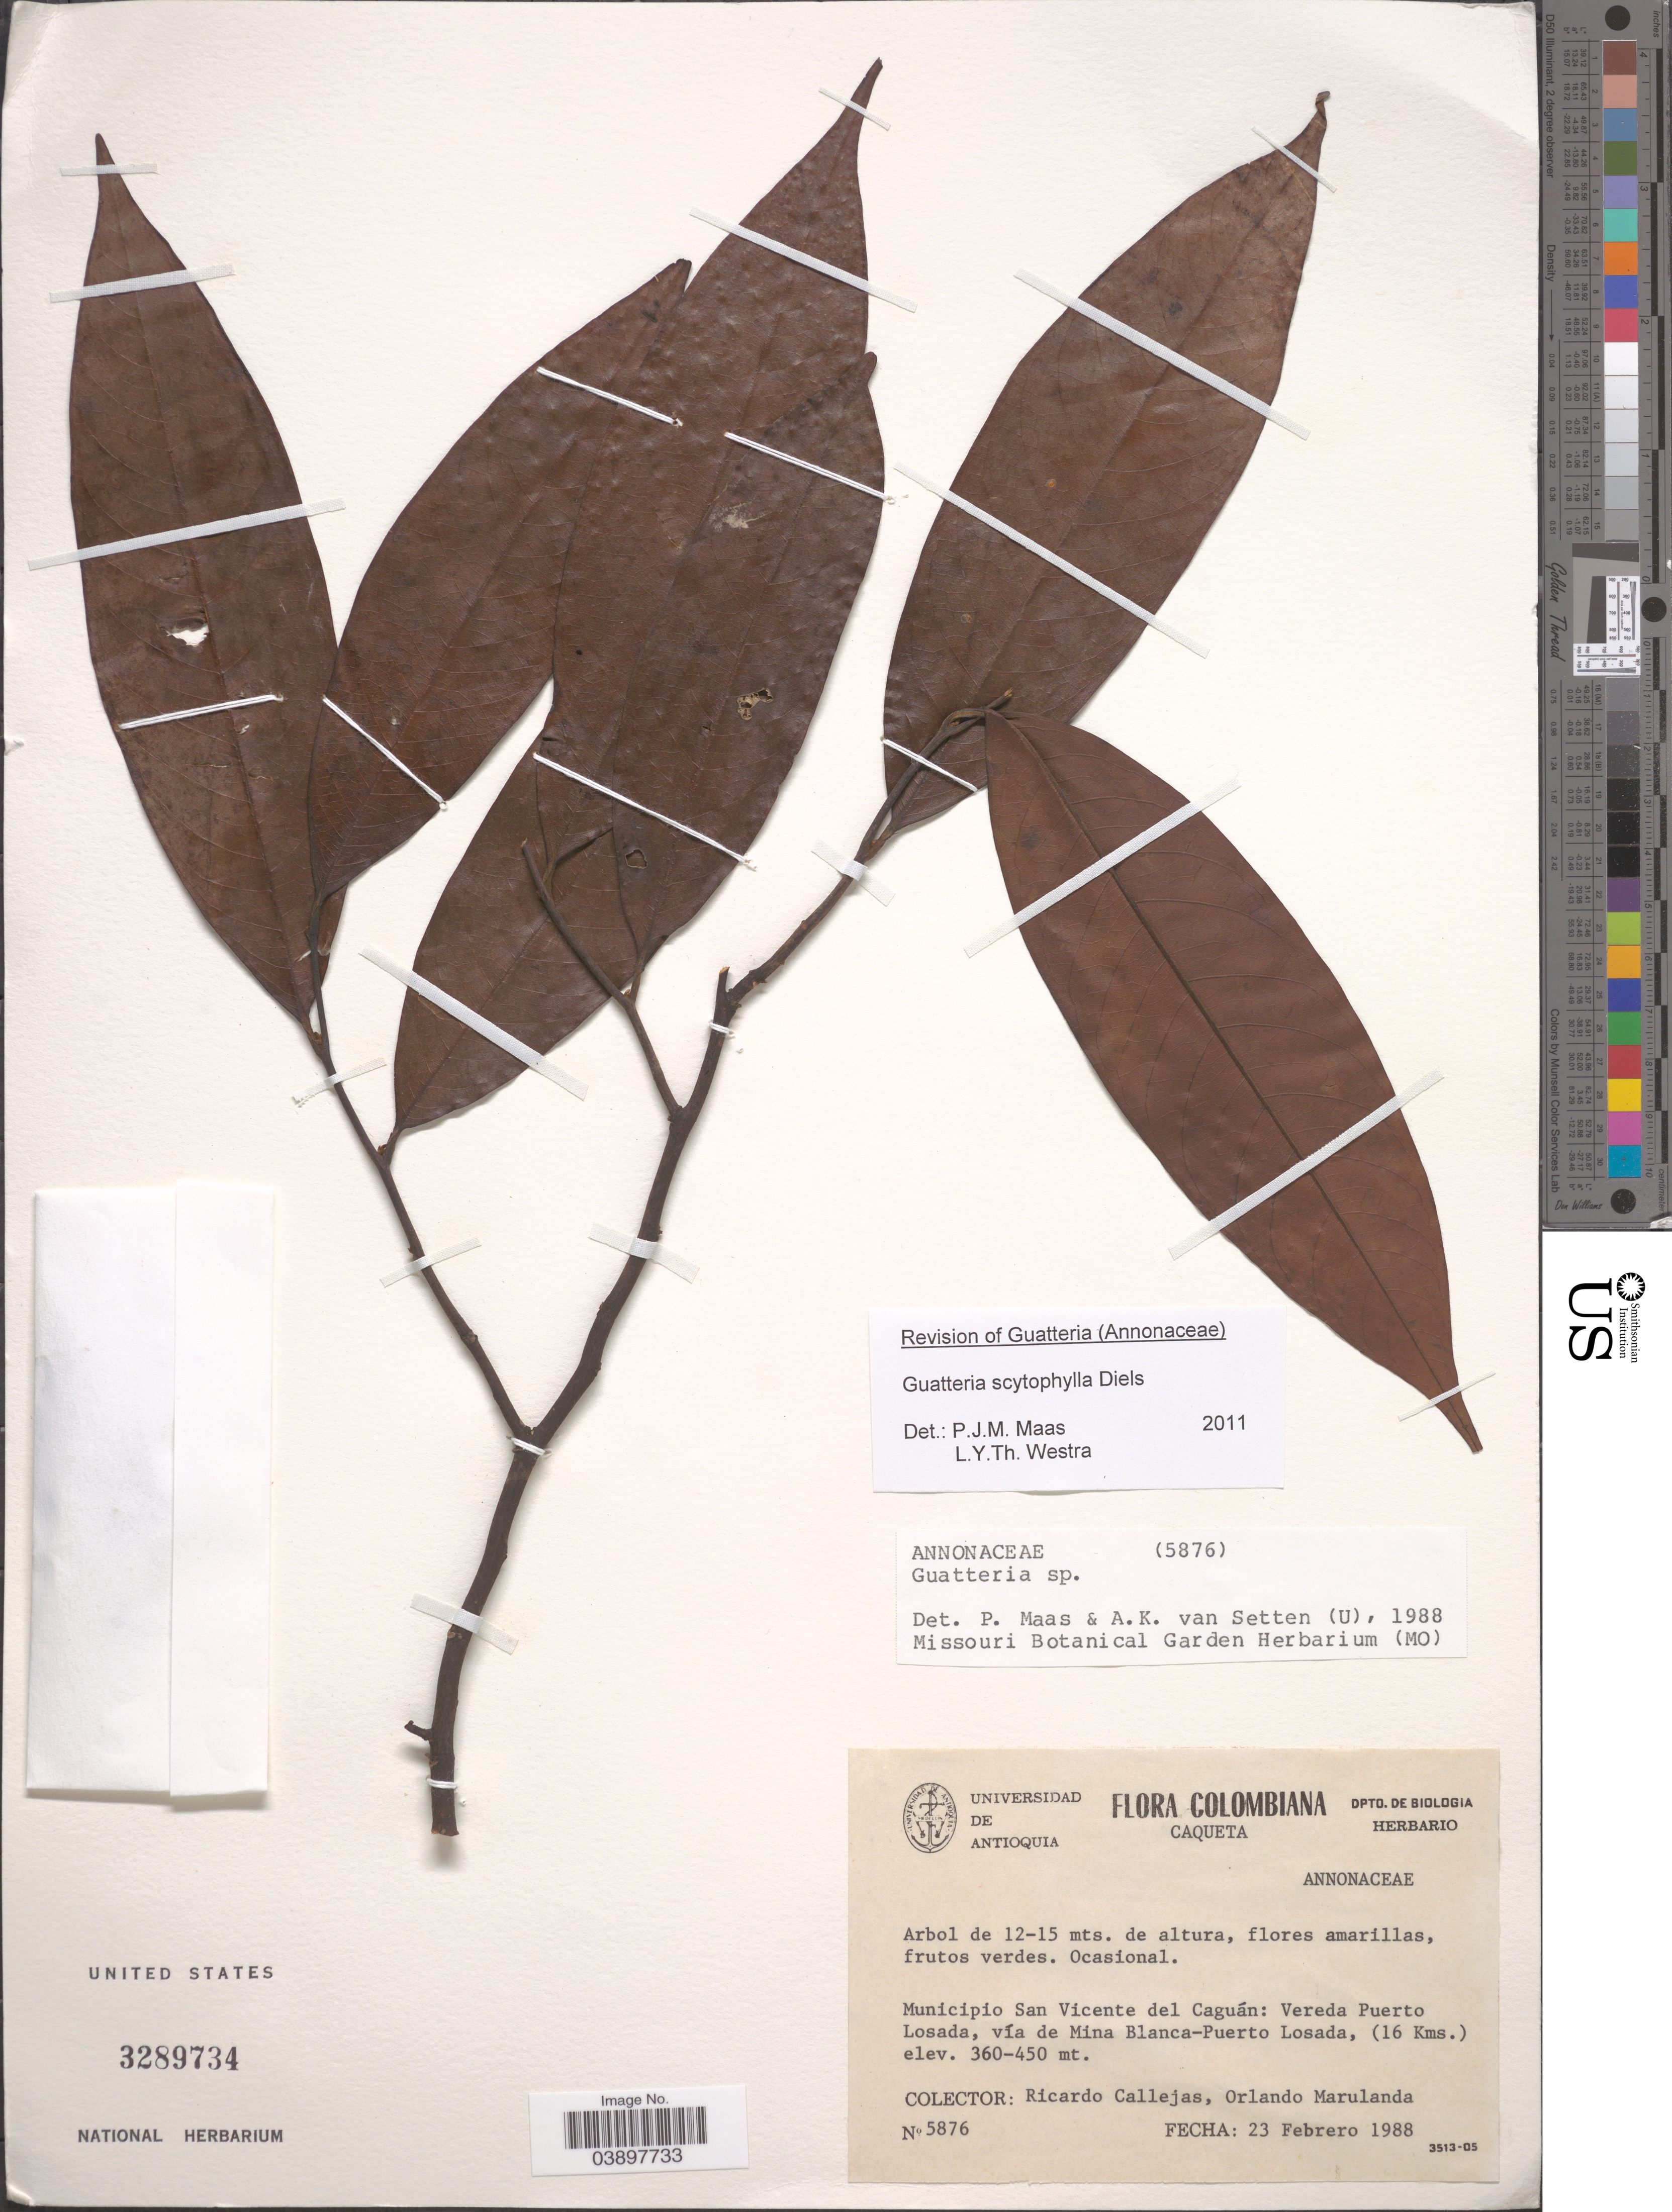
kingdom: Plantae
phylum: Tracheophyta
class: Magnoliopsida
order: Magnoliales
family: Annonaceae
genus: Guatteria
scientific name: Guatteria scytophylla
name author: Diels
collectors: R. Callejas & O. Marulanda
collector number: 5876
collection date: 1988-02-23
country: Colombia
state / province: Caquetá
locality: Municipio San Vicente del Caguán: Vereda Puerto Losada, vía de Mina Blanca-Puerto Losada, (16 Kms.).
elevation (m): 360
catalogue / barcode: US 3289734